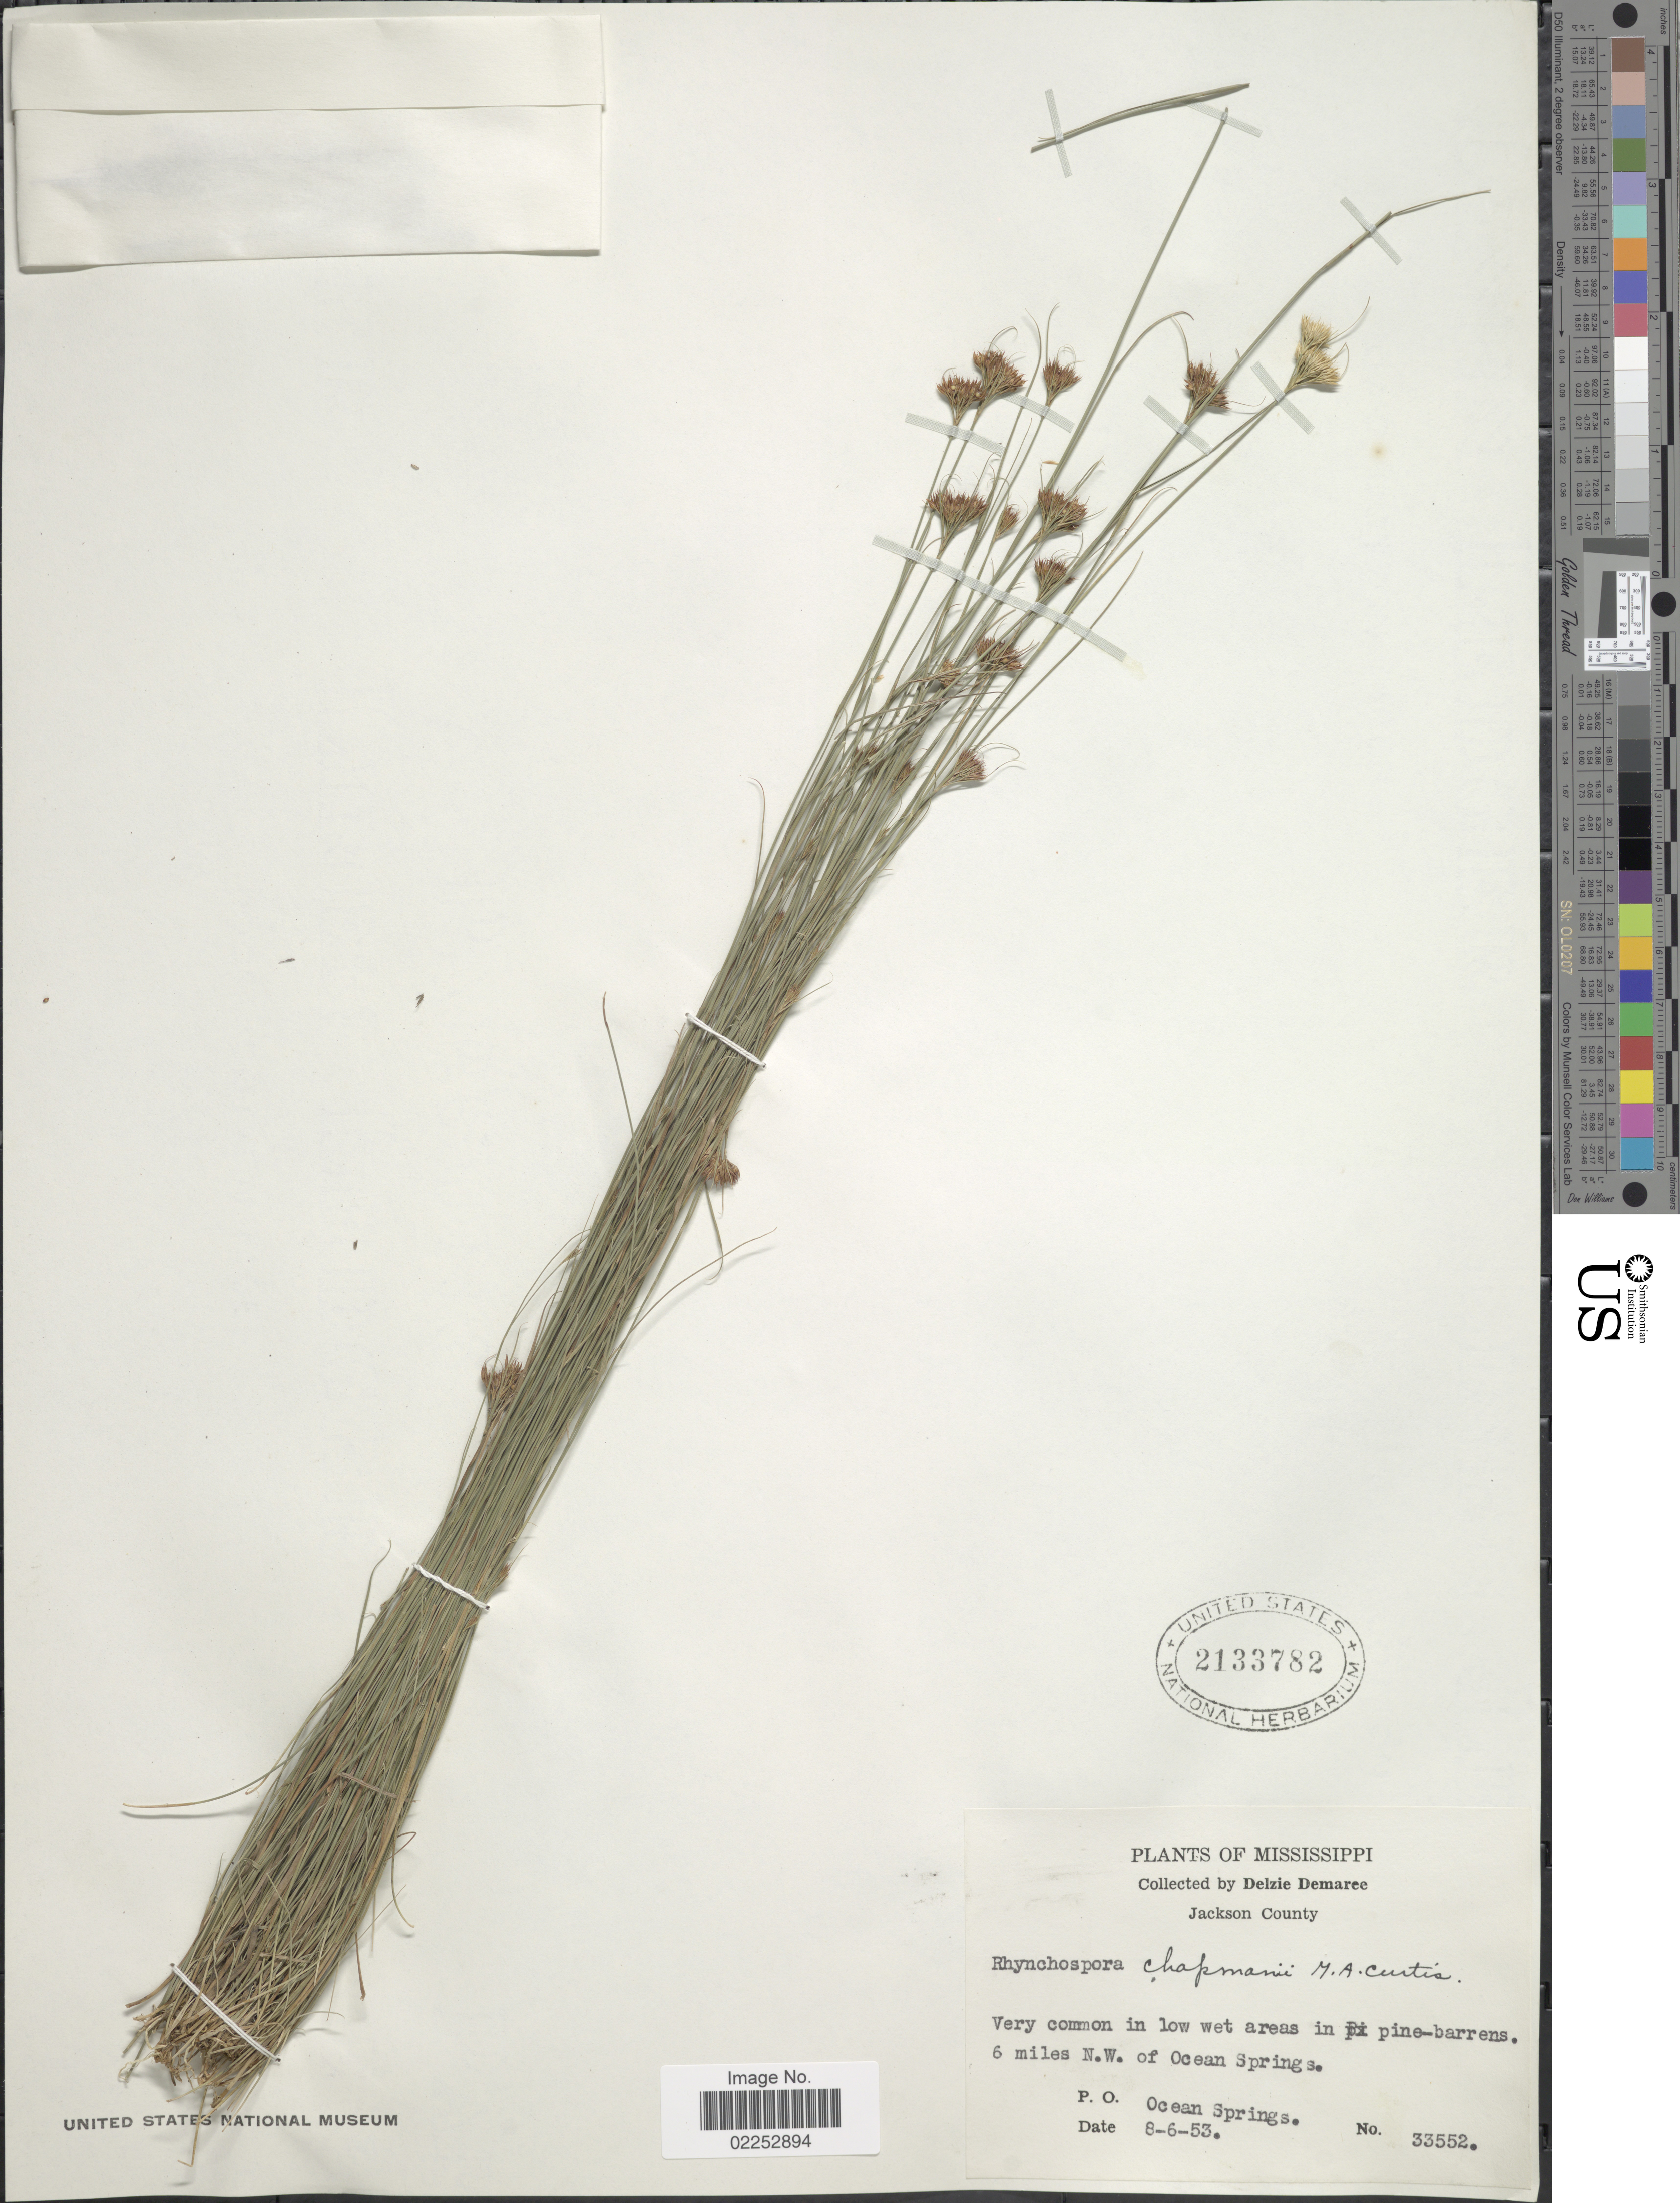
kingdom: Plantae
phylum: Tracheophyta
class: Liliopsida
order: Poales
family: Cyperaceae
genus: Rhynchospora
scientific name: Rhynchospora chapmanii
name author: M.A. Curtis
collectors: D. Demaree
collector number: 33552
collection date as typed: Transcribed d/m/y: 6/8/53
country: United States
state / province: Mississippi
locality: Jackson County. 6 miles N.W. of Ocean Springs. P. O. Ocean Springs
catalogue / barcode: US 2133782